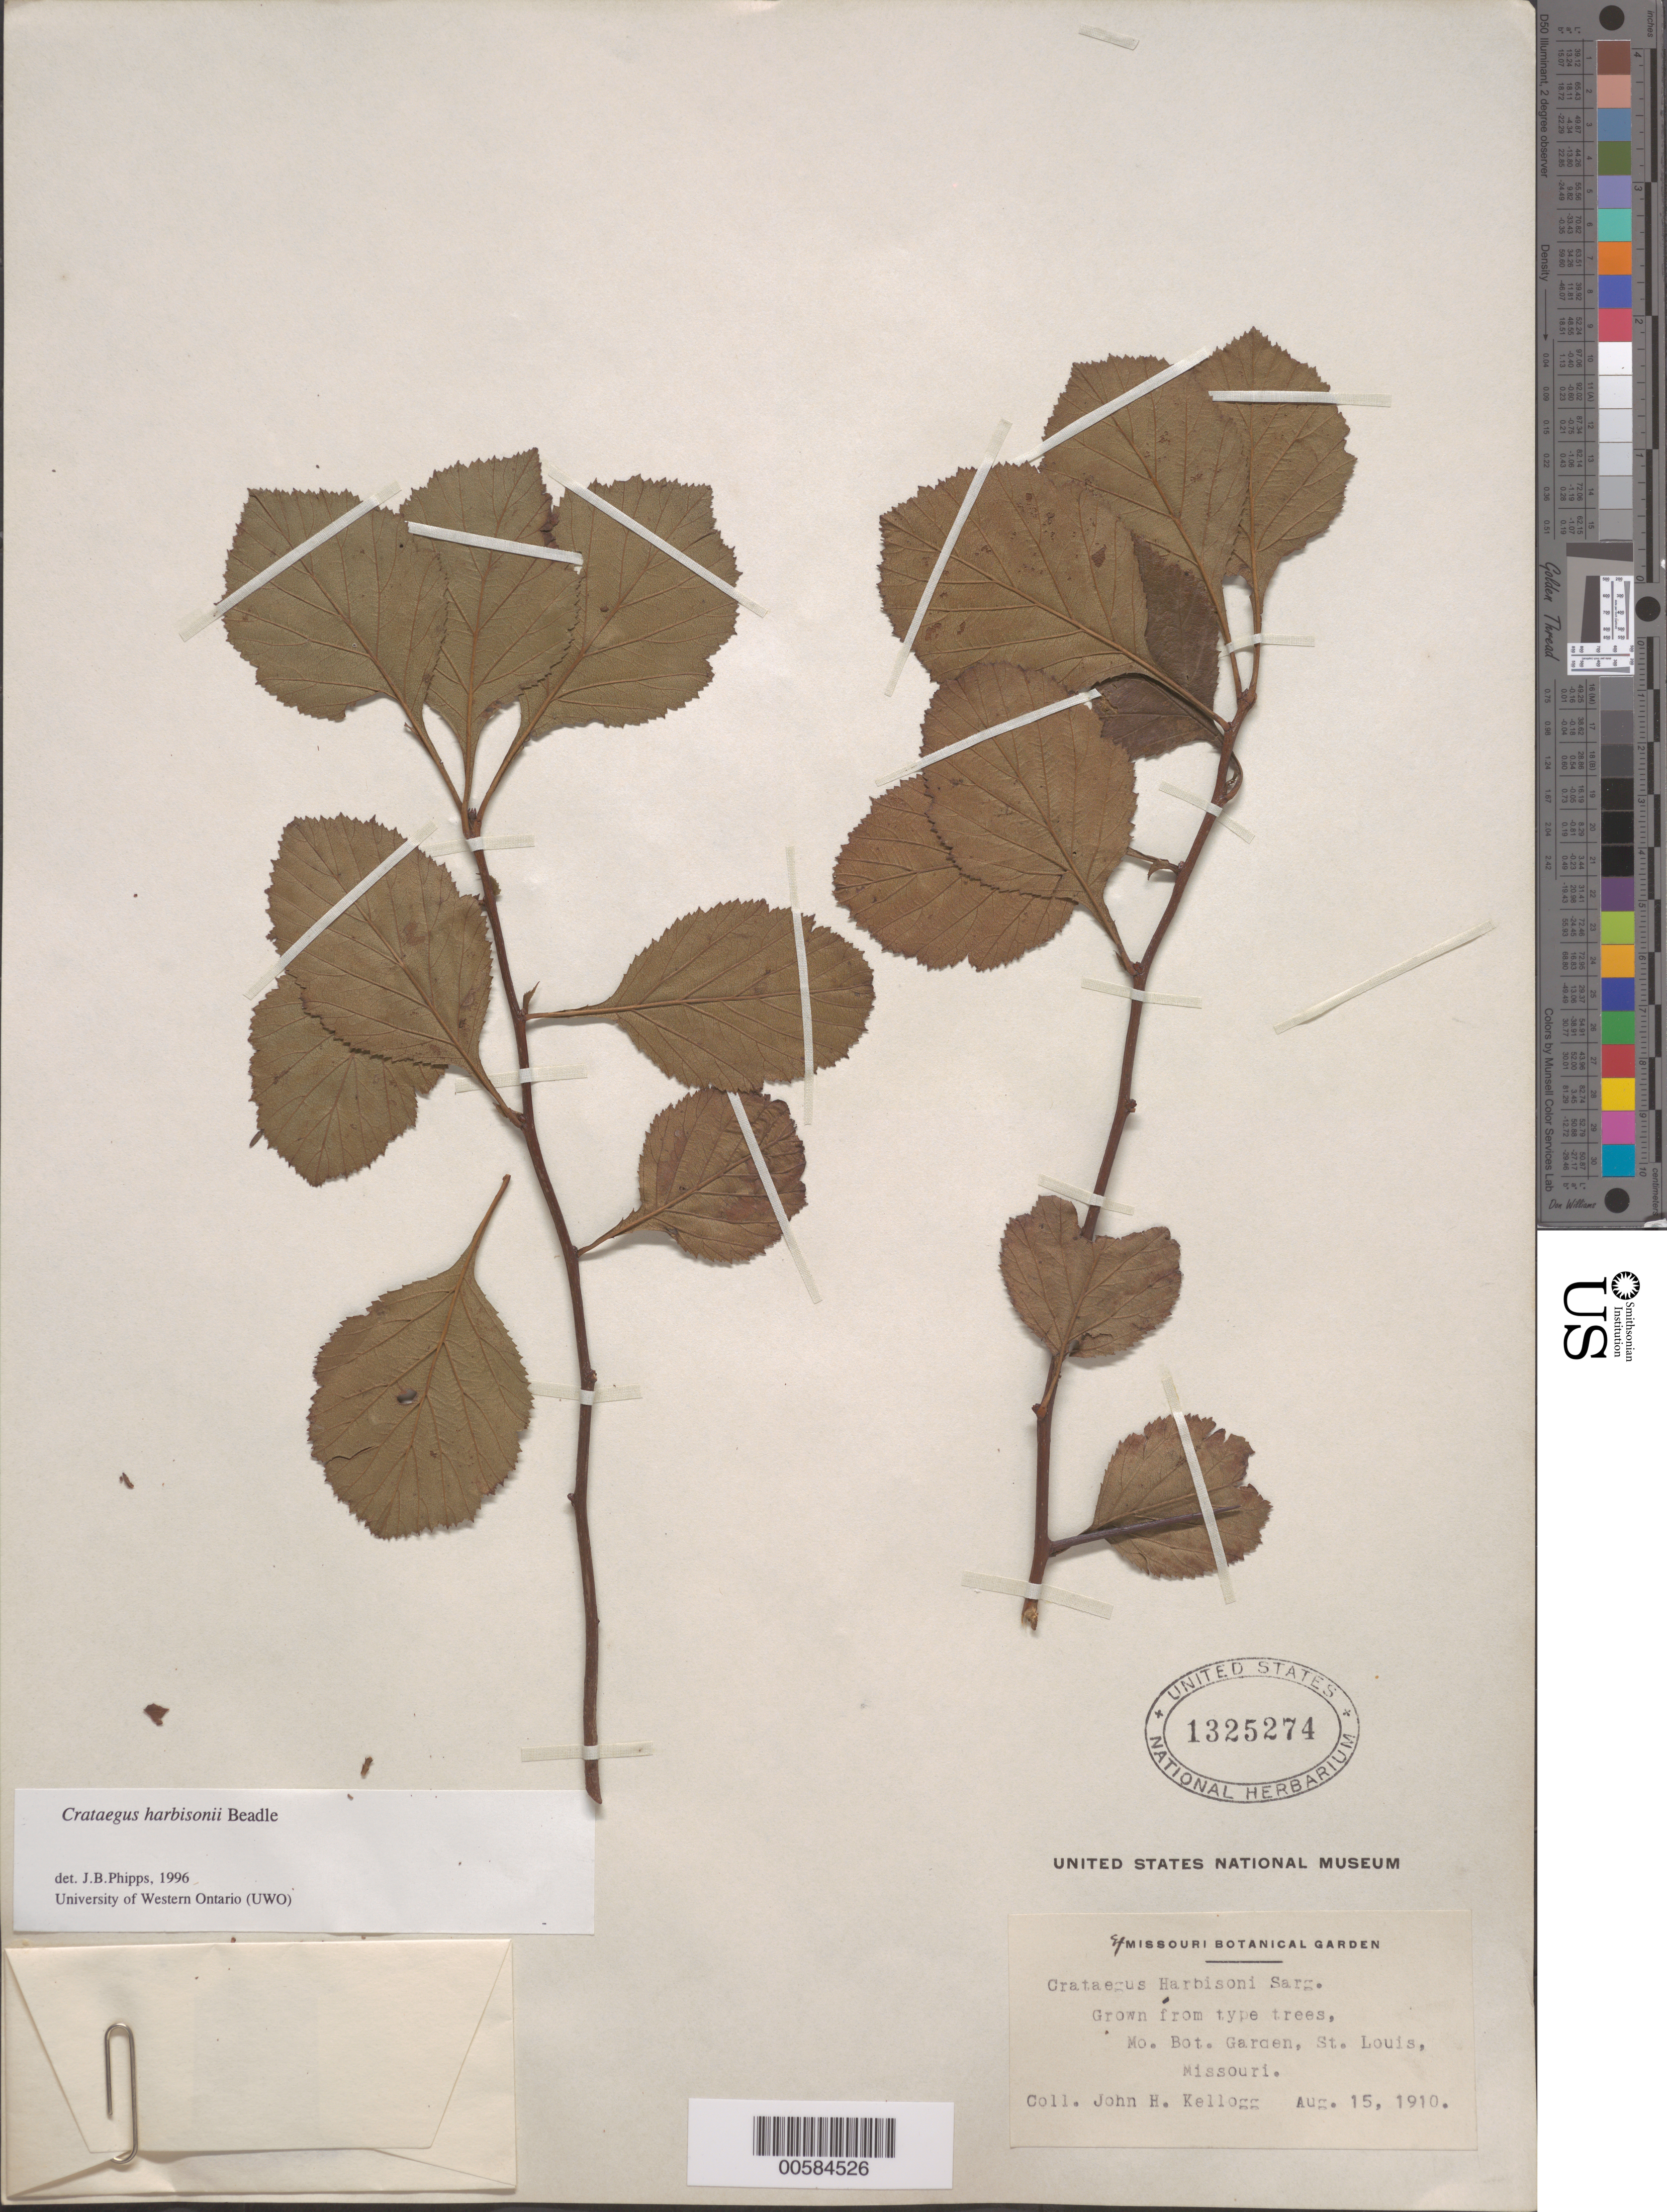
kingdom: Plantae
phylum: Tracheophyta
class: Magnoliopsida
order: Rosales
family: Rosaceae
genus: Crataegus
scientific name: Crataegus harbisoni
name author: Beadle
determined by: Phipps, James B., (UWO), University of Western Ontario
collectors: J. H. Kellogg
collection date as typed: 15 Aug 1910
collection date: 1910-08-15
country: United States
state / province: Missouri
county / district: Saint Louis City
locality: Missouri Botanic Garden, St. Louis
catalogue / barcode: US 1325274